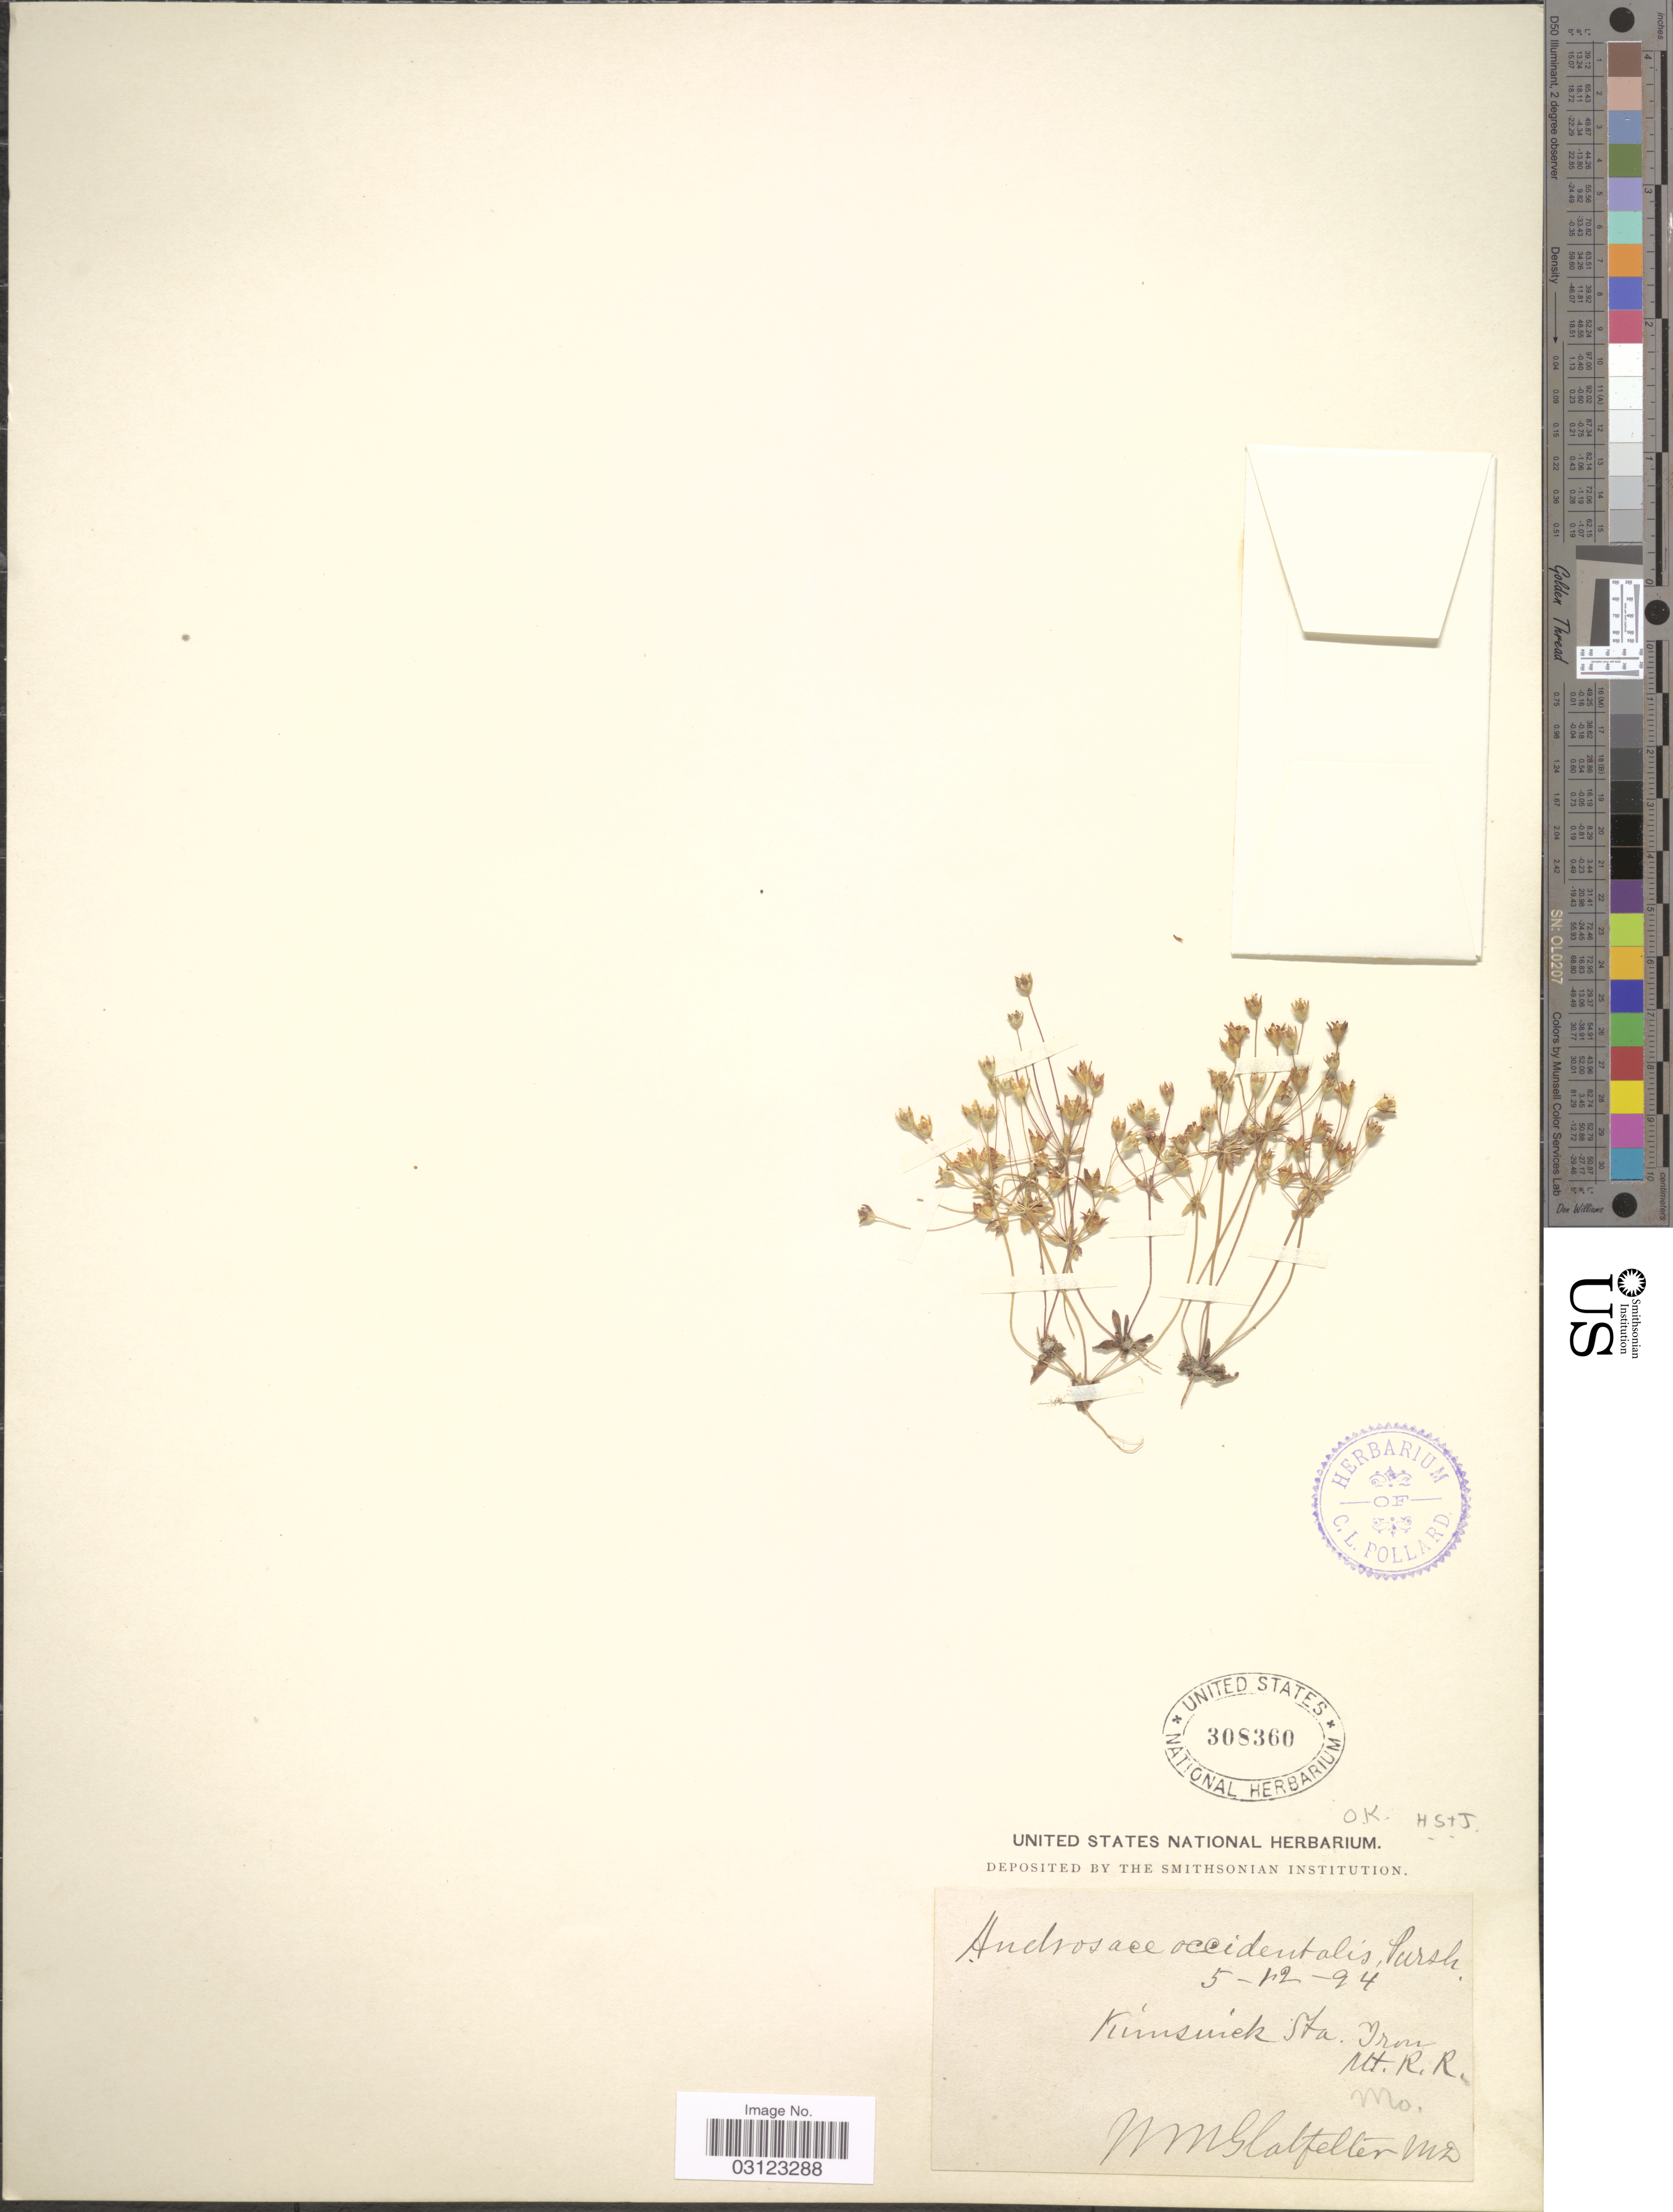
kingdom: Plantae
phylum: Tracheophyta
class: Magnoliopsida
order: Ericales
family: Primulaceae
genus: Androsace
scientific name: Androsace occidentalis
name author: (Pursh) Pursh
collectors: N. M. Glatfelter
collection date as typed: Transcribed d/m/y: 12/5/94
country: United States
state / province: Missouri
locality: Kimswick Sta. Iron Mt. R. R. Mo.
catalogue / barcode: US 308360